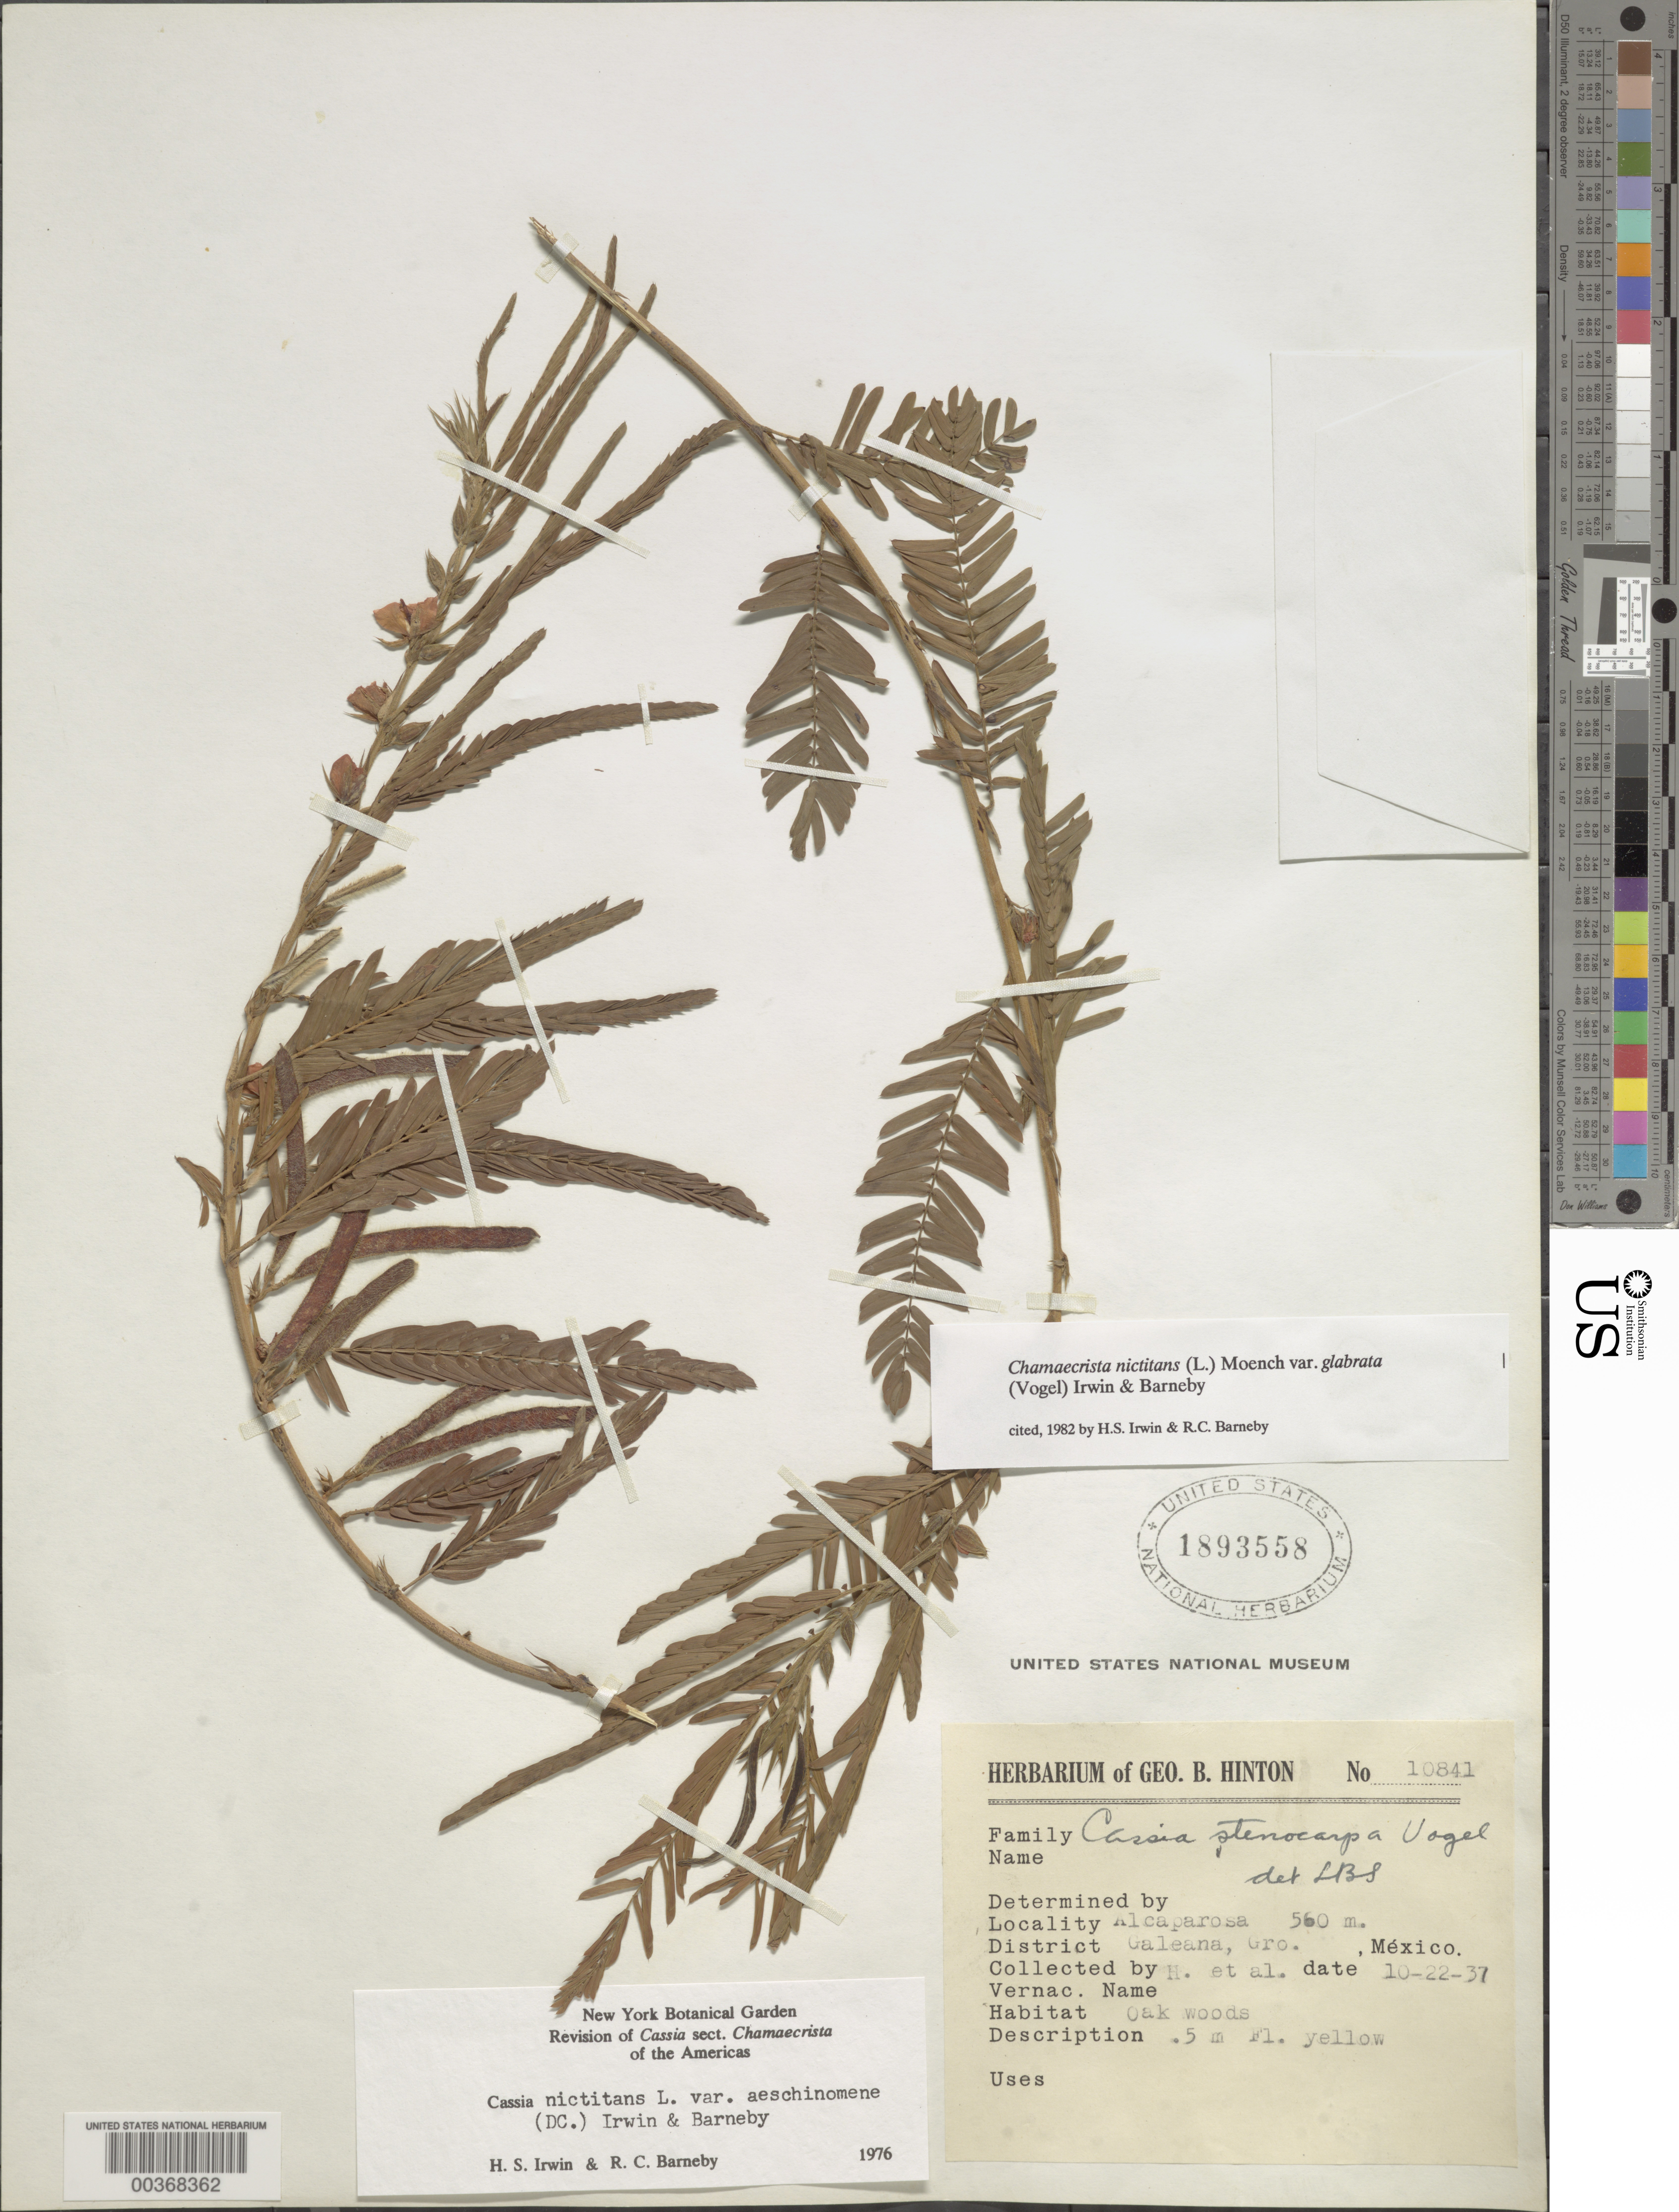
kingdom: Plantae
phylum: Tracheophyta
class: Magnoliopsida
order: Fabales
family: Fabaceae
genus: Chamaecrista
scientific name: Chamaecrista nictitans var. glabrata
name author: (Vogel) H.S. Irwin & Barneby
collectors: G. B. Hinton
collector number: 10841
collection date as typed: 22 Oct 1937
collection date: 1937-10-22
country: Mexico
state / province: Guerrero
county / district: Tecpan De Galeana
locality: Galeana mun. (?), Alcaparosa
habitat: Oak woods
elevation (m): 560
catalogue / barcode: US 1893558